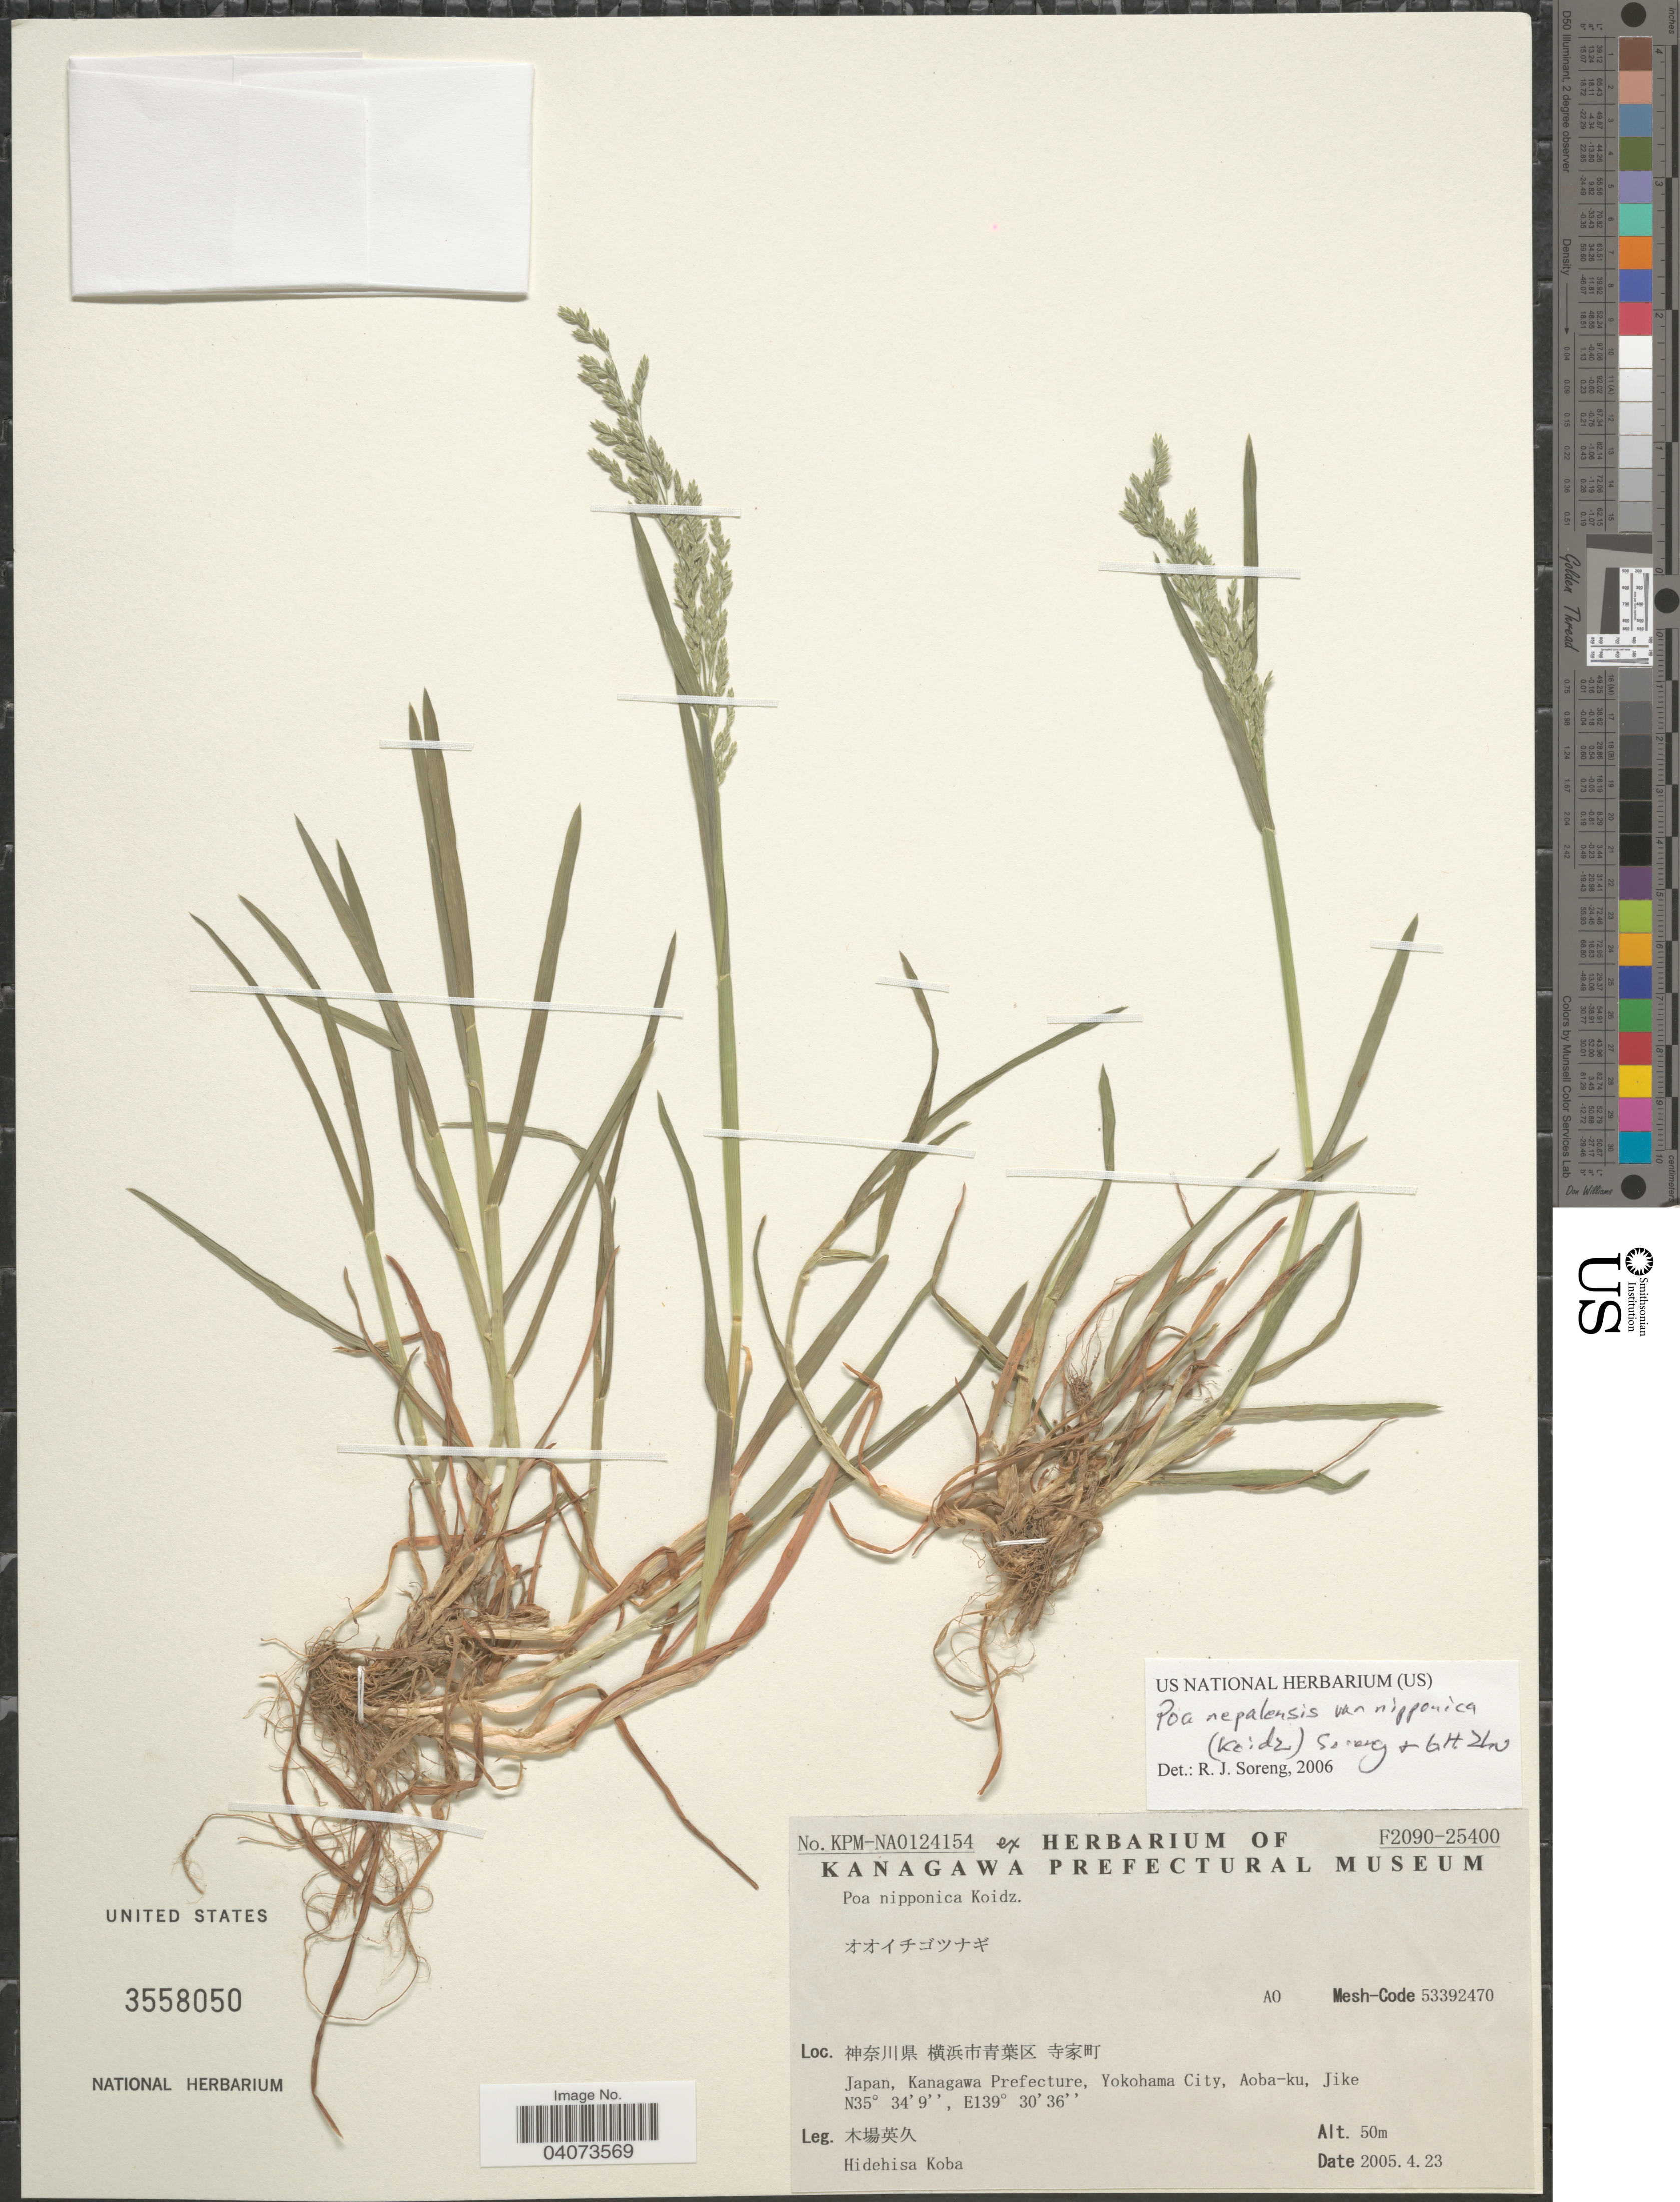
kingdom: Plantae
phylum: Tracheophyta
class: Liliopsida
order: Poales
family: Poaceae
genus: Poa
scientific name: Poa nepalensis var. nipponica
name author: (Koidz.) Soreng & G.H. Zhu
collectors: H. Koba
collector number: KPM-NA0124154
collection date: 2005-04-23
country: Japan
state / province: Kanagawa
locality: Kanagawa Prefectural. Yokohama City, Aoba-ku, Jike.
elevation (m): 50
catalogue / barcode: US 3558050